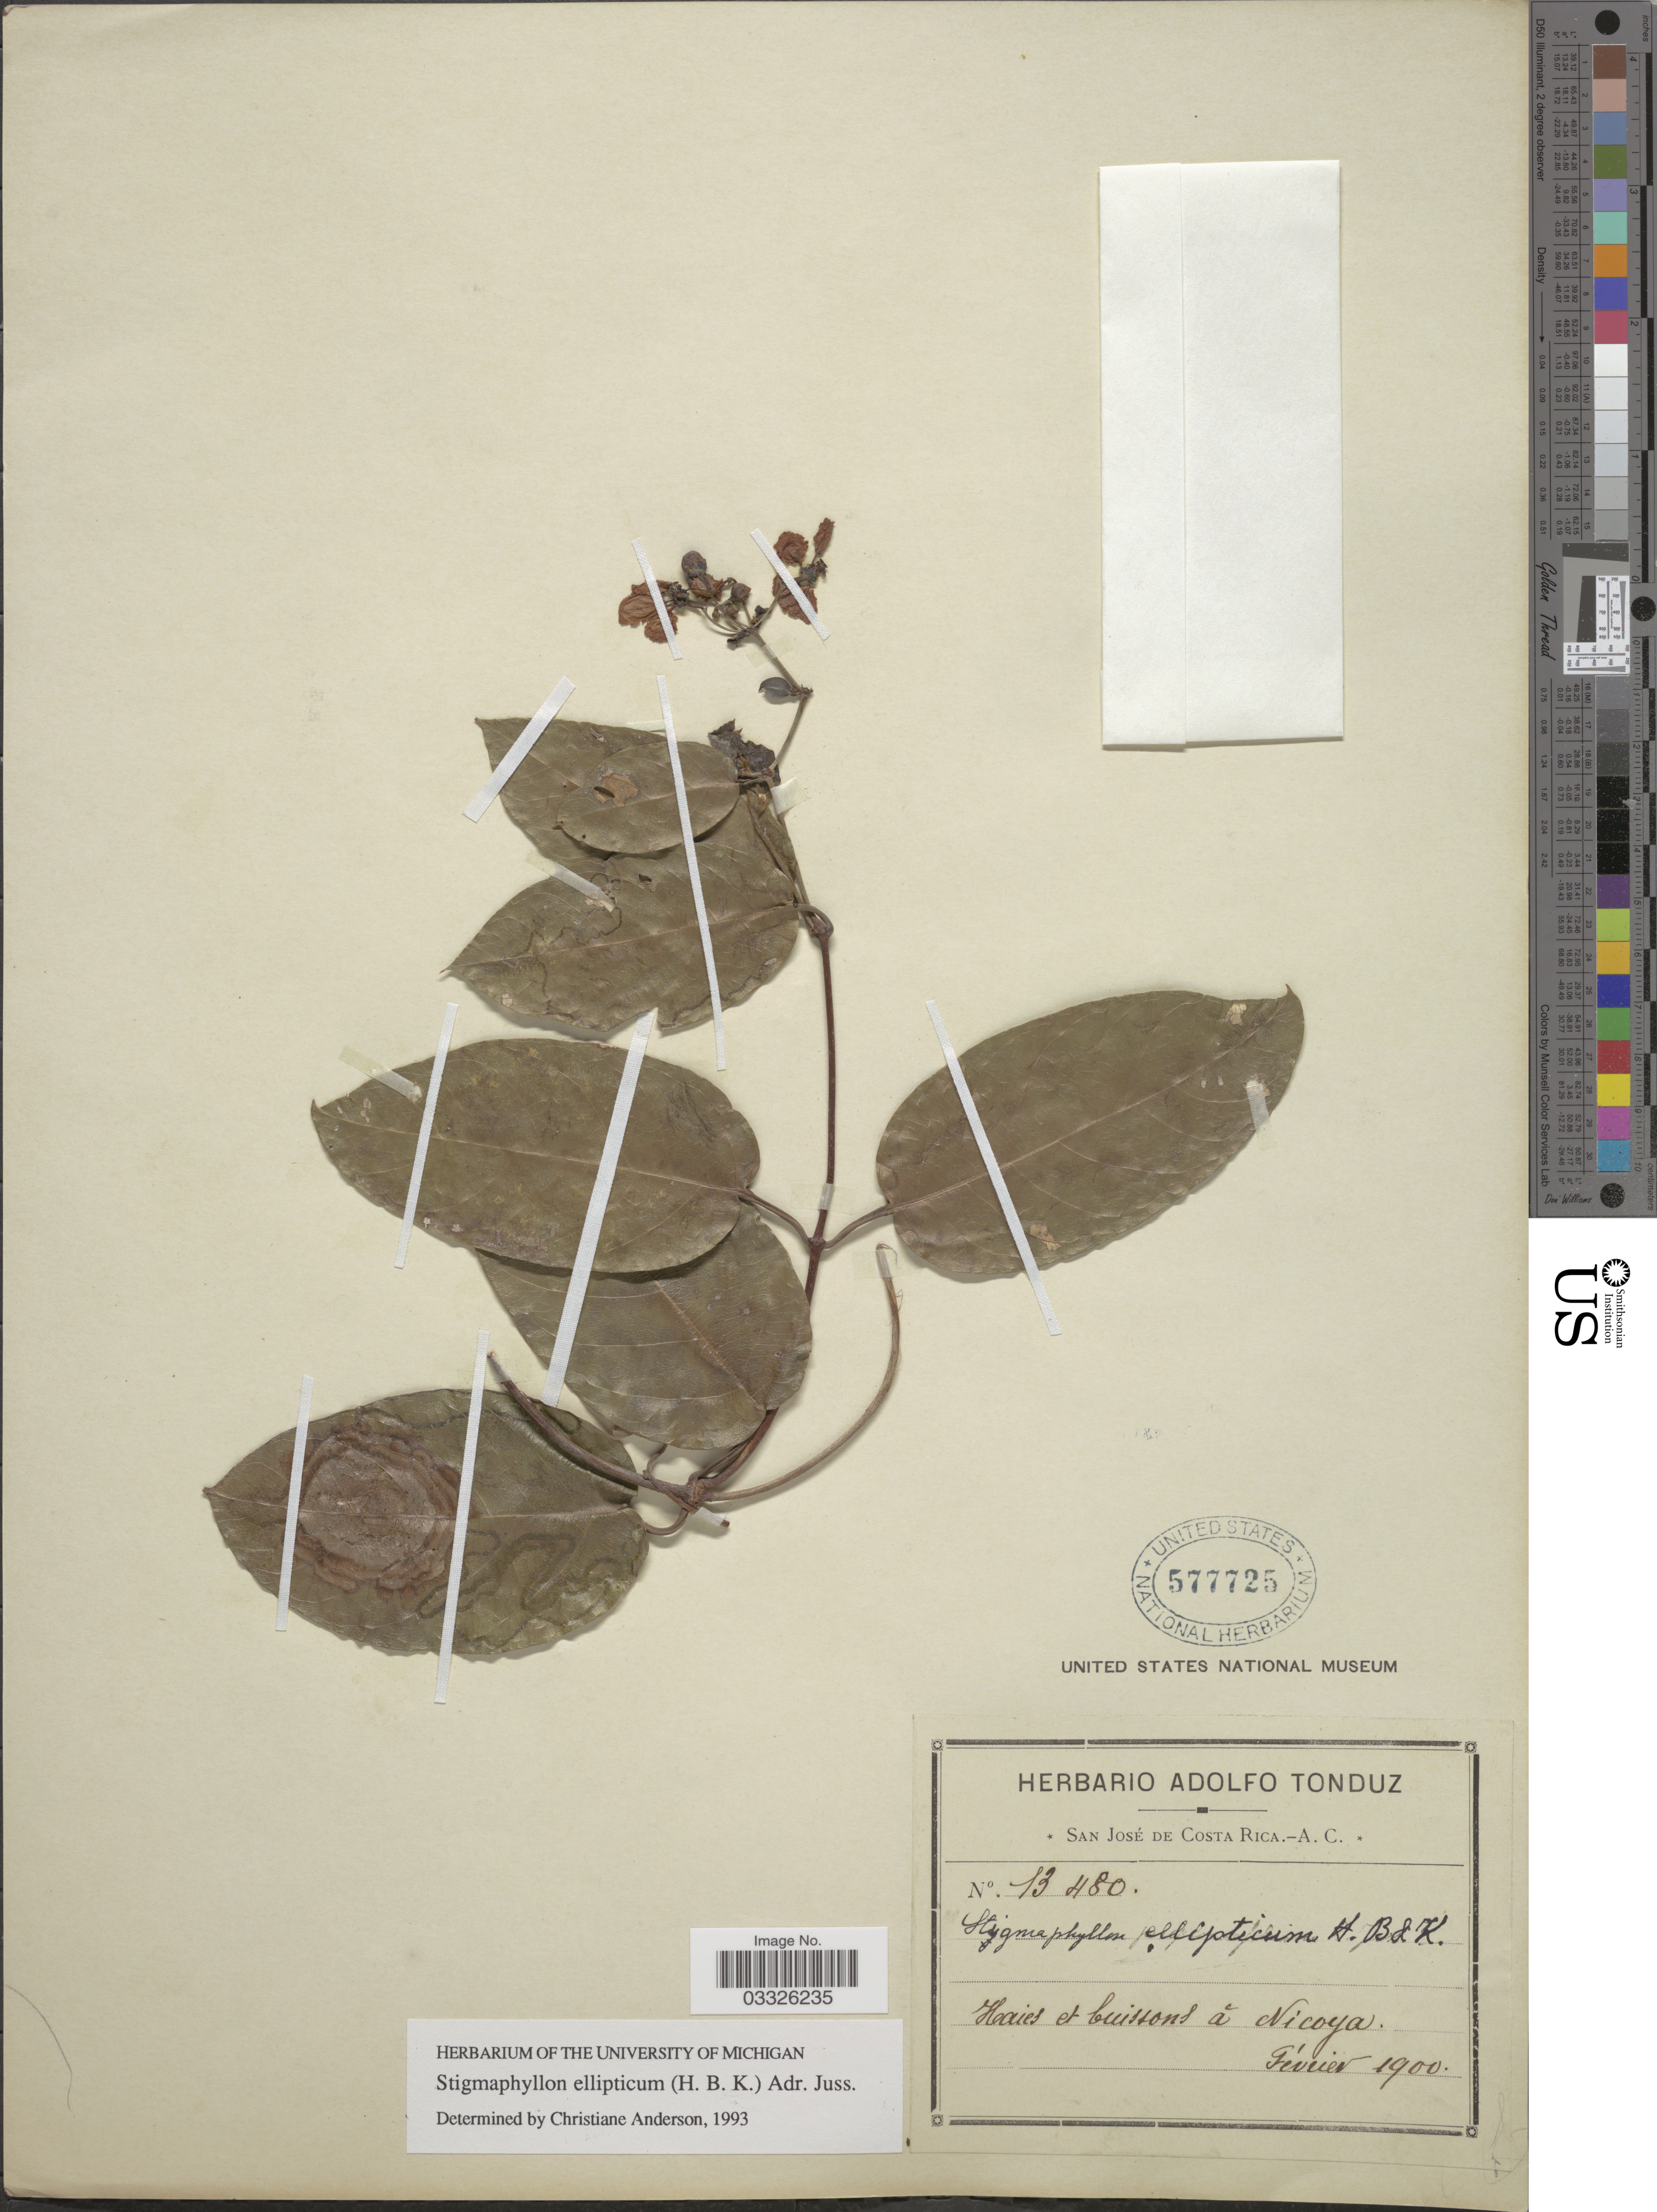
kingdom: Plantae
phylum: Tracheophyta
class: Magnoliopsida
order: Malpighiales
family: Malpighiaceae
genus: Stigmaphyllon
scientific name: Stigmaphyllon ellipticum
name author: (Kunth) A. Juss.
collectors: ex Herb. Adolfo Tonduz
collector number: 13480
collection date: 1900-02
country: Costa Rica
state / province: San José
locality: Haies et buissons á Nicoya.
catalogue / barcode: US 577725